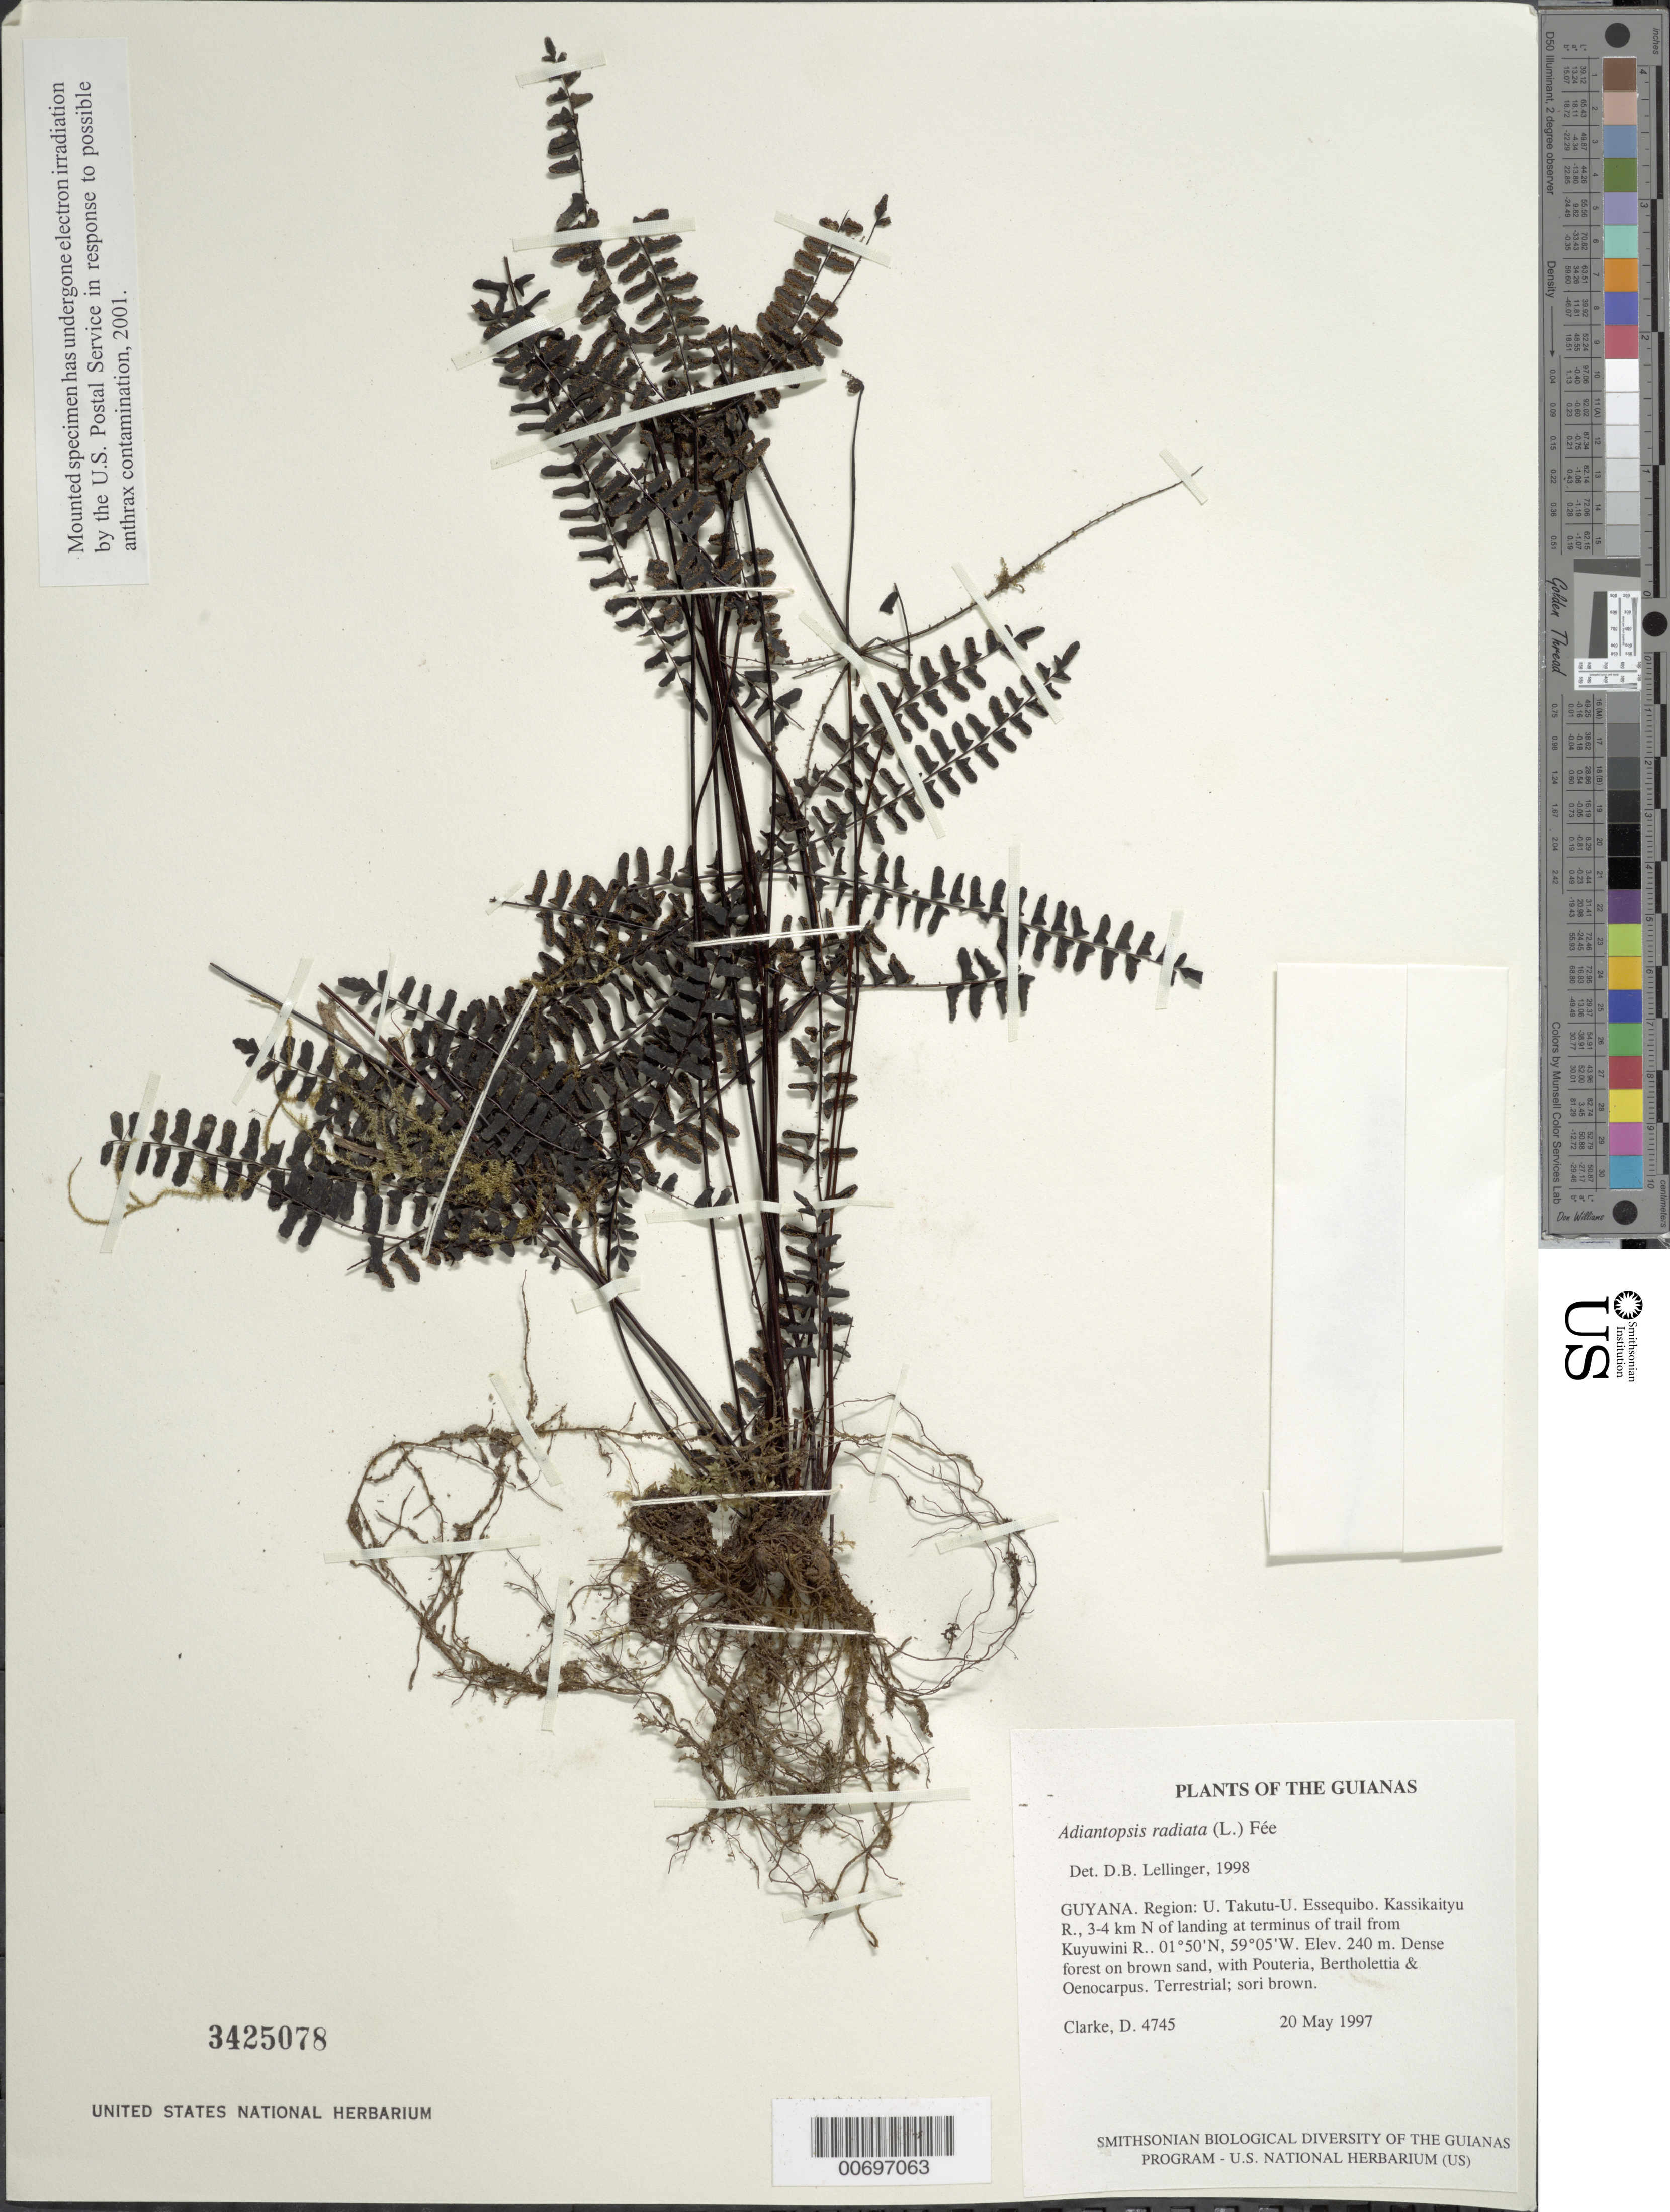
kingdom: Plantae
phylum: Tracheophyta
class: Polypodiopsida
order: Polypodiales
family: Pteridaceae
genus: Adiantopsis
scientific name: Adiantopsis radiata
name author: (L.) Fée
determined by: Lellinger, David B., (BOT), Smithsonian Institution - National Museum of Natural History (UNITED STATES)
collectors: H. D. Clarke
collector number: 4745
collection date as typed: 20 May 1997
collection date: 1997-05-20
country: Guyana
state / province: U. Takutu-U. Essequibo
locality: Kassikaityu R., 3-4 km N of landing at terminus of trail from Kuyuwini R.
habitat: Dense forest on brown sand, with Pouteria, Bertholettia & Oenocarpus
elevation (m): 240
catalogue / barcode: US 3425078